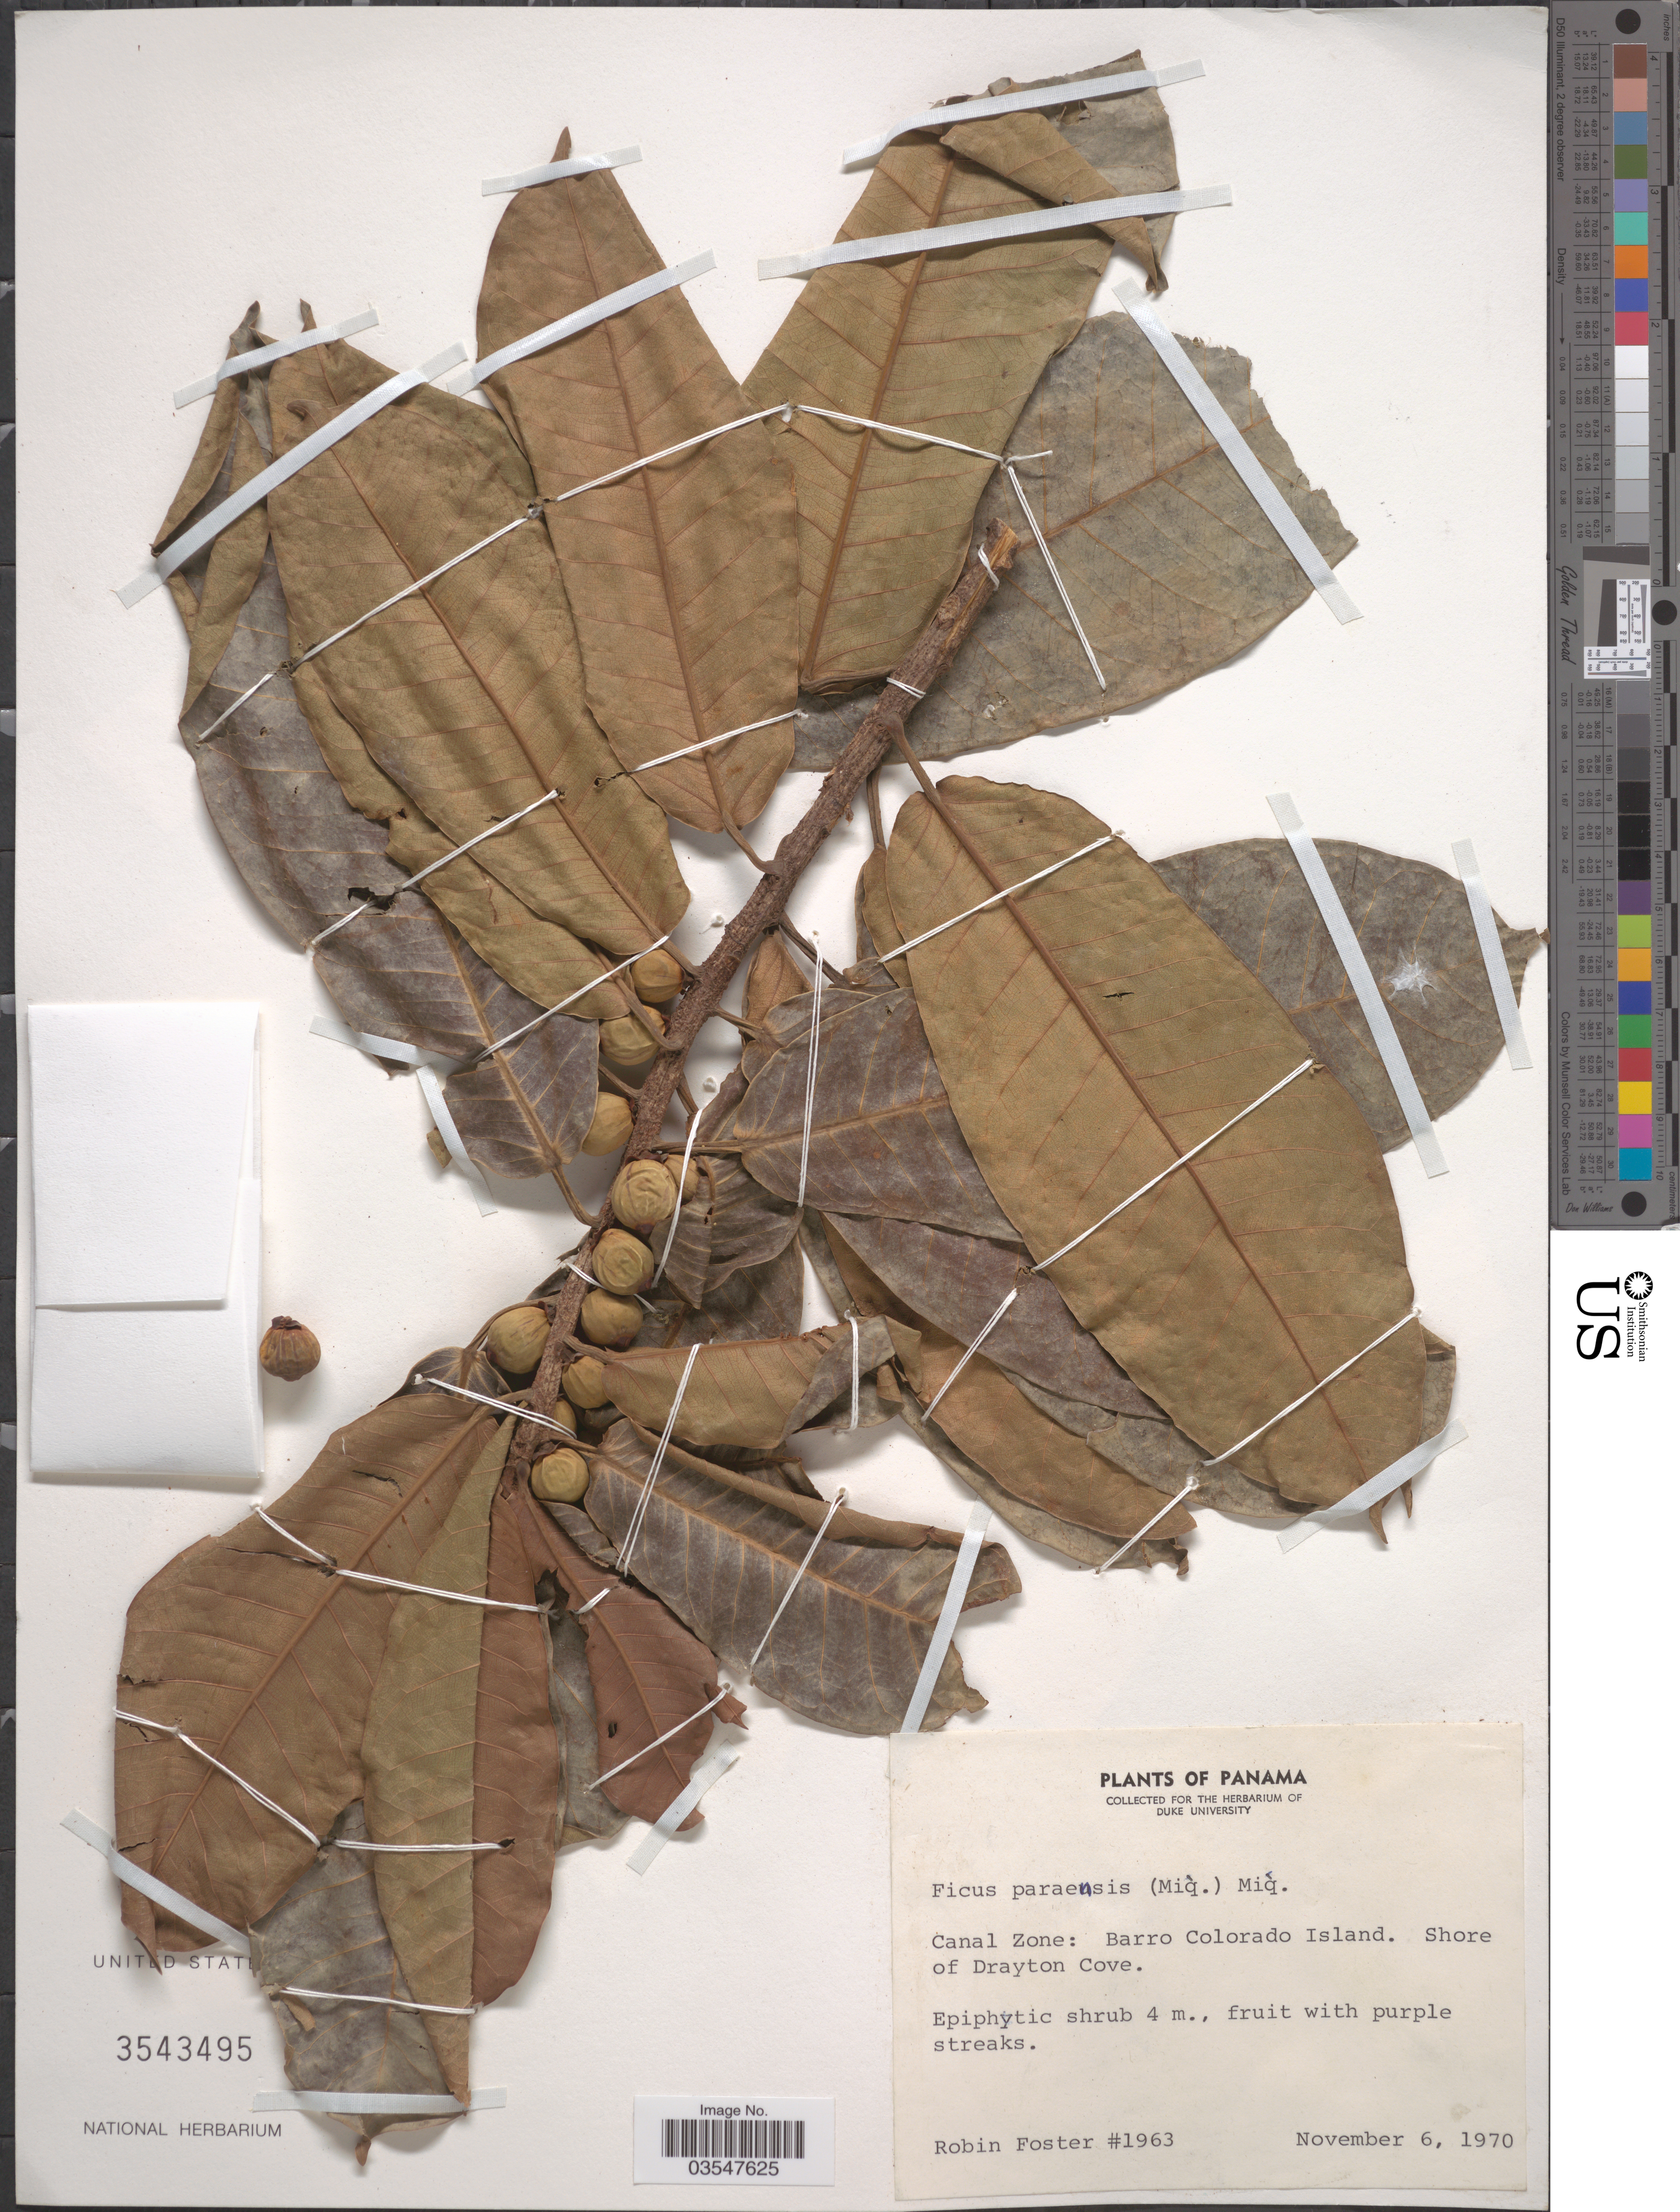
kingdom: Plantae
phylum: Tracheophyta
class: Magnoliopsida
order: Rosales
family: Moraceae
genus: Ficus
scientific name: Ficus paraensis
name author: (Miq.) Miq.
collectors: R. B. Foster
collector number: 1963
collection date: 1970-11-06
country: Panama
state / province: Colón / Panamá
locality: Canal Zone: Barro Colorado Island. Shore of Drayton Cove.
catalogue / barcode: US 3543495